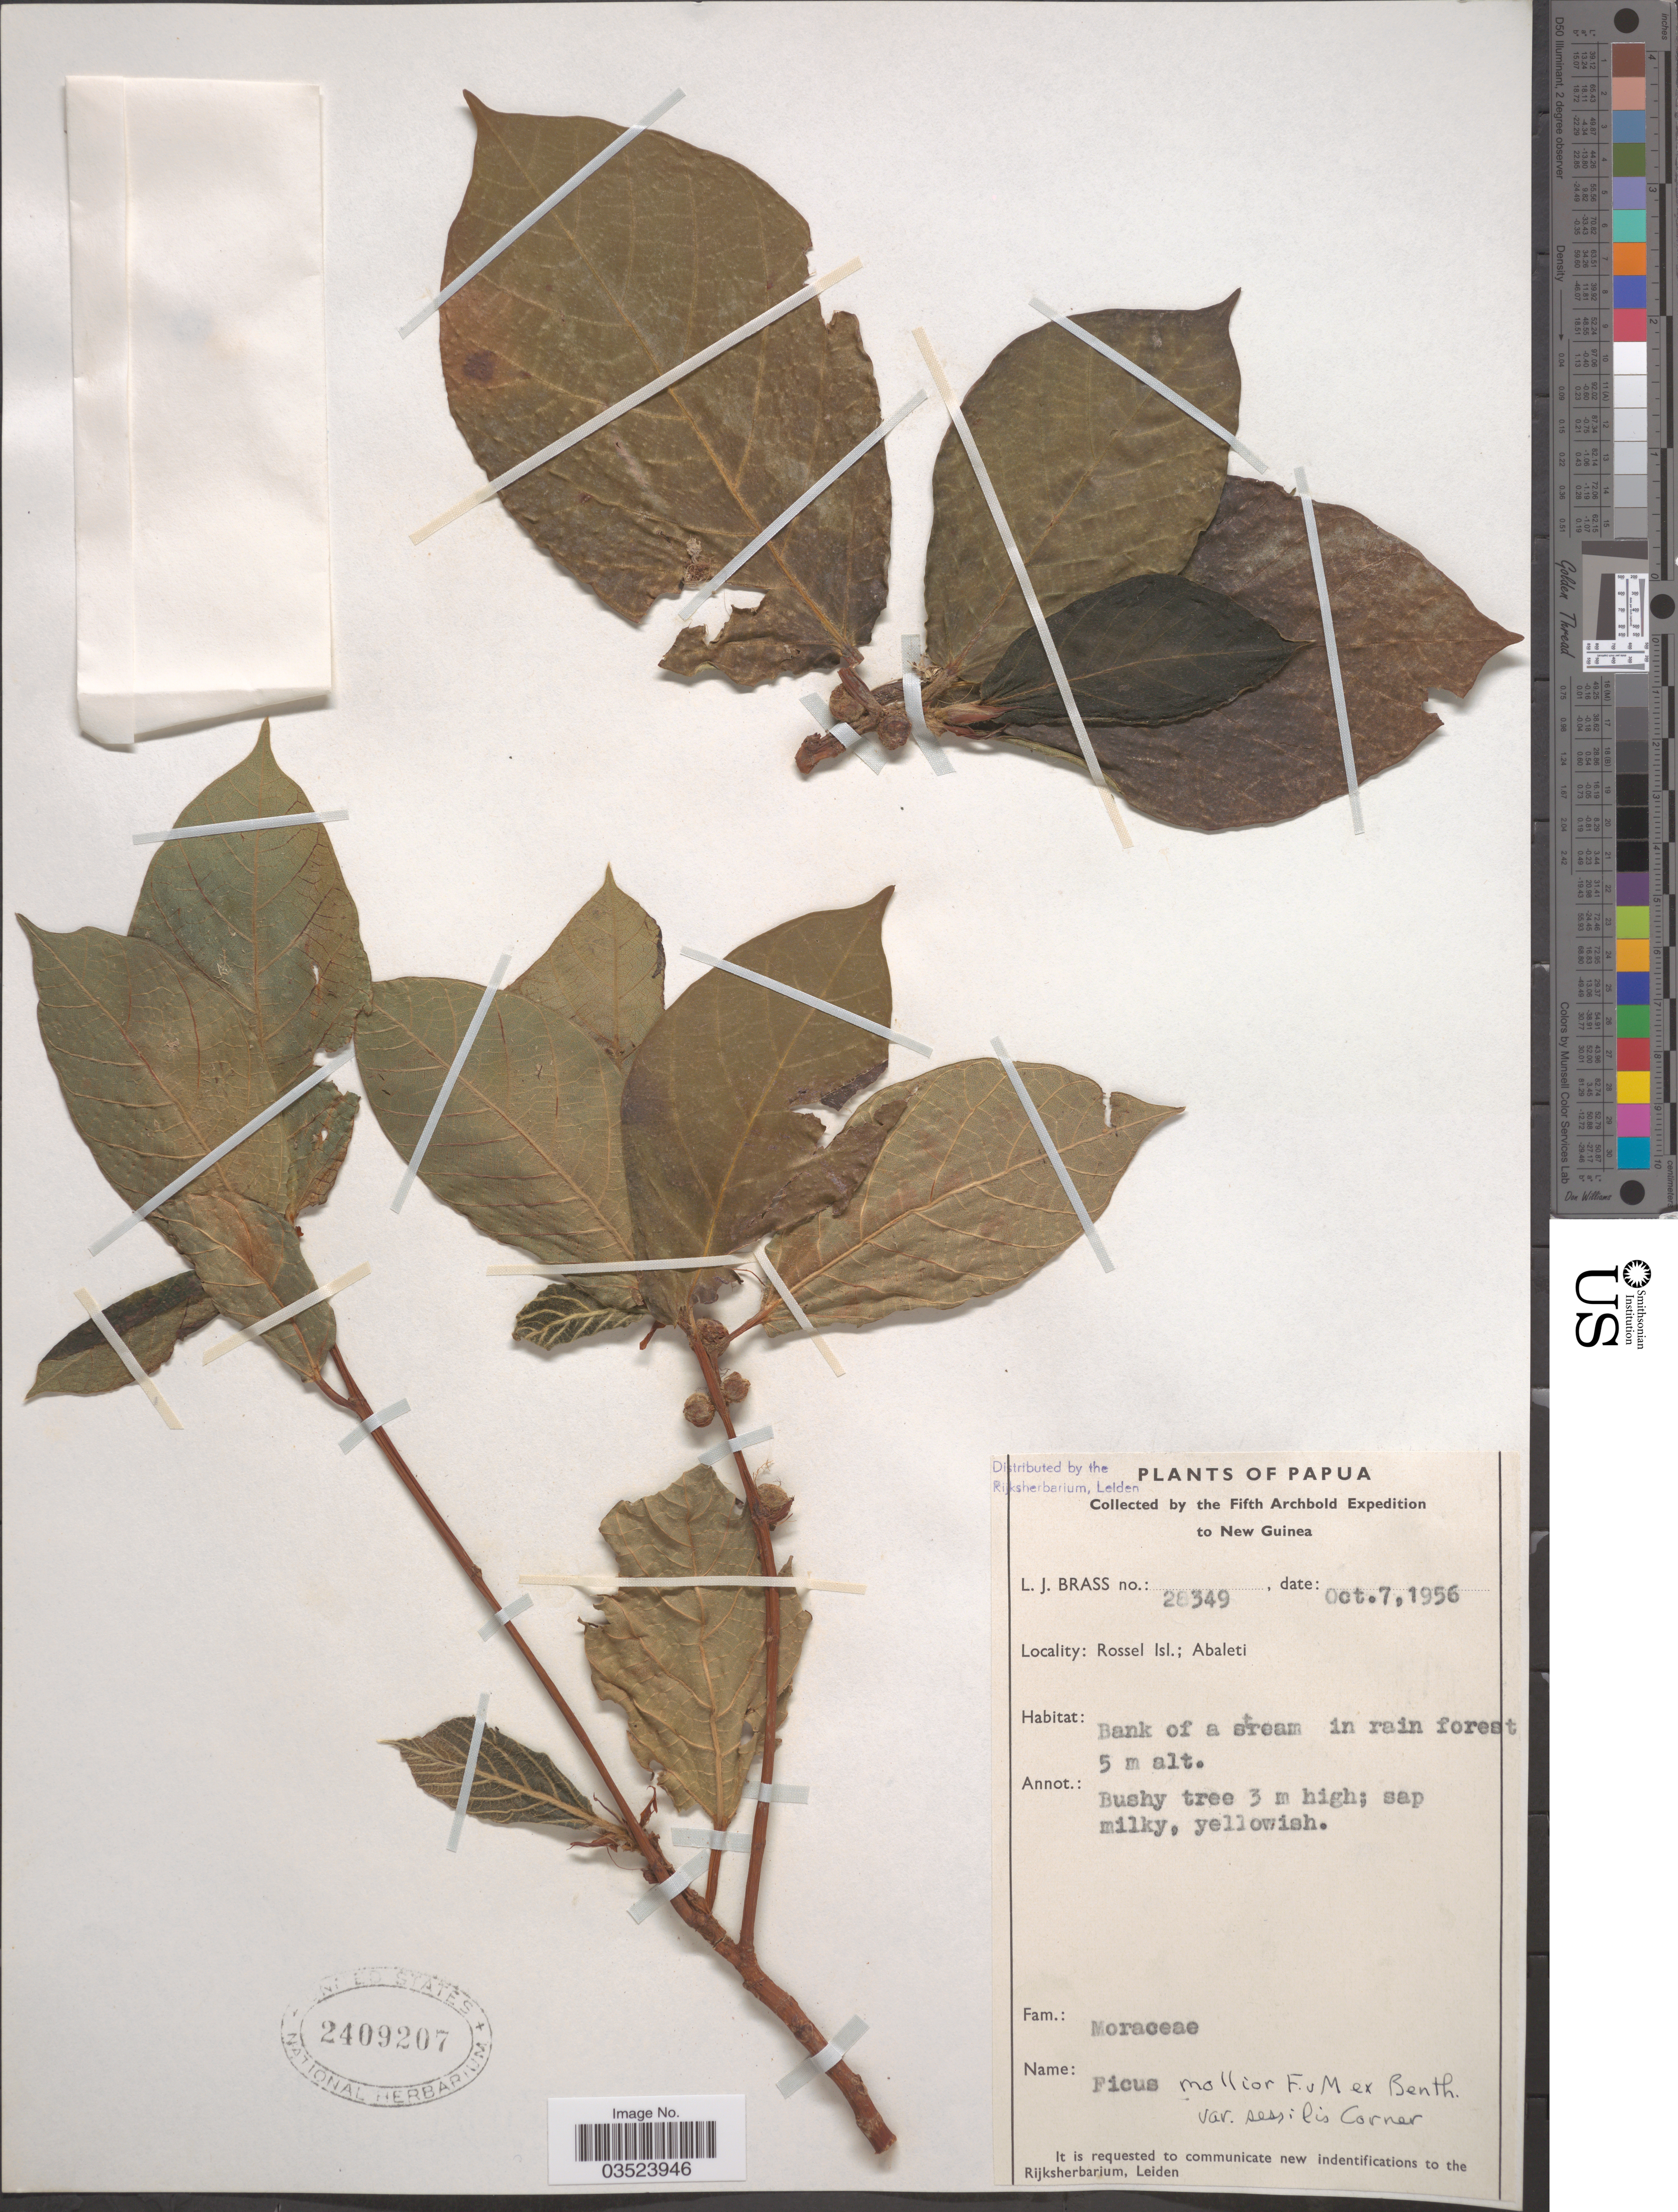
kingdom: Plantae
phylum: Tracheophyta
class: Magnoliopsida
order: Rosales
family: Moraceae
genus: Ficus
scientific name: Ficus mollior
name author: F. Muell. ex Benth.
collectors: L. J. Brass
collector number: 28349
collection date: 1956-10-07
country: Papua New Guinea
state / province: Milne Bay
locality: Papua. New Guinea. Rossel Isl.; Abaleti.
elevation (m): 5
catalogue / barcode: US 2409207